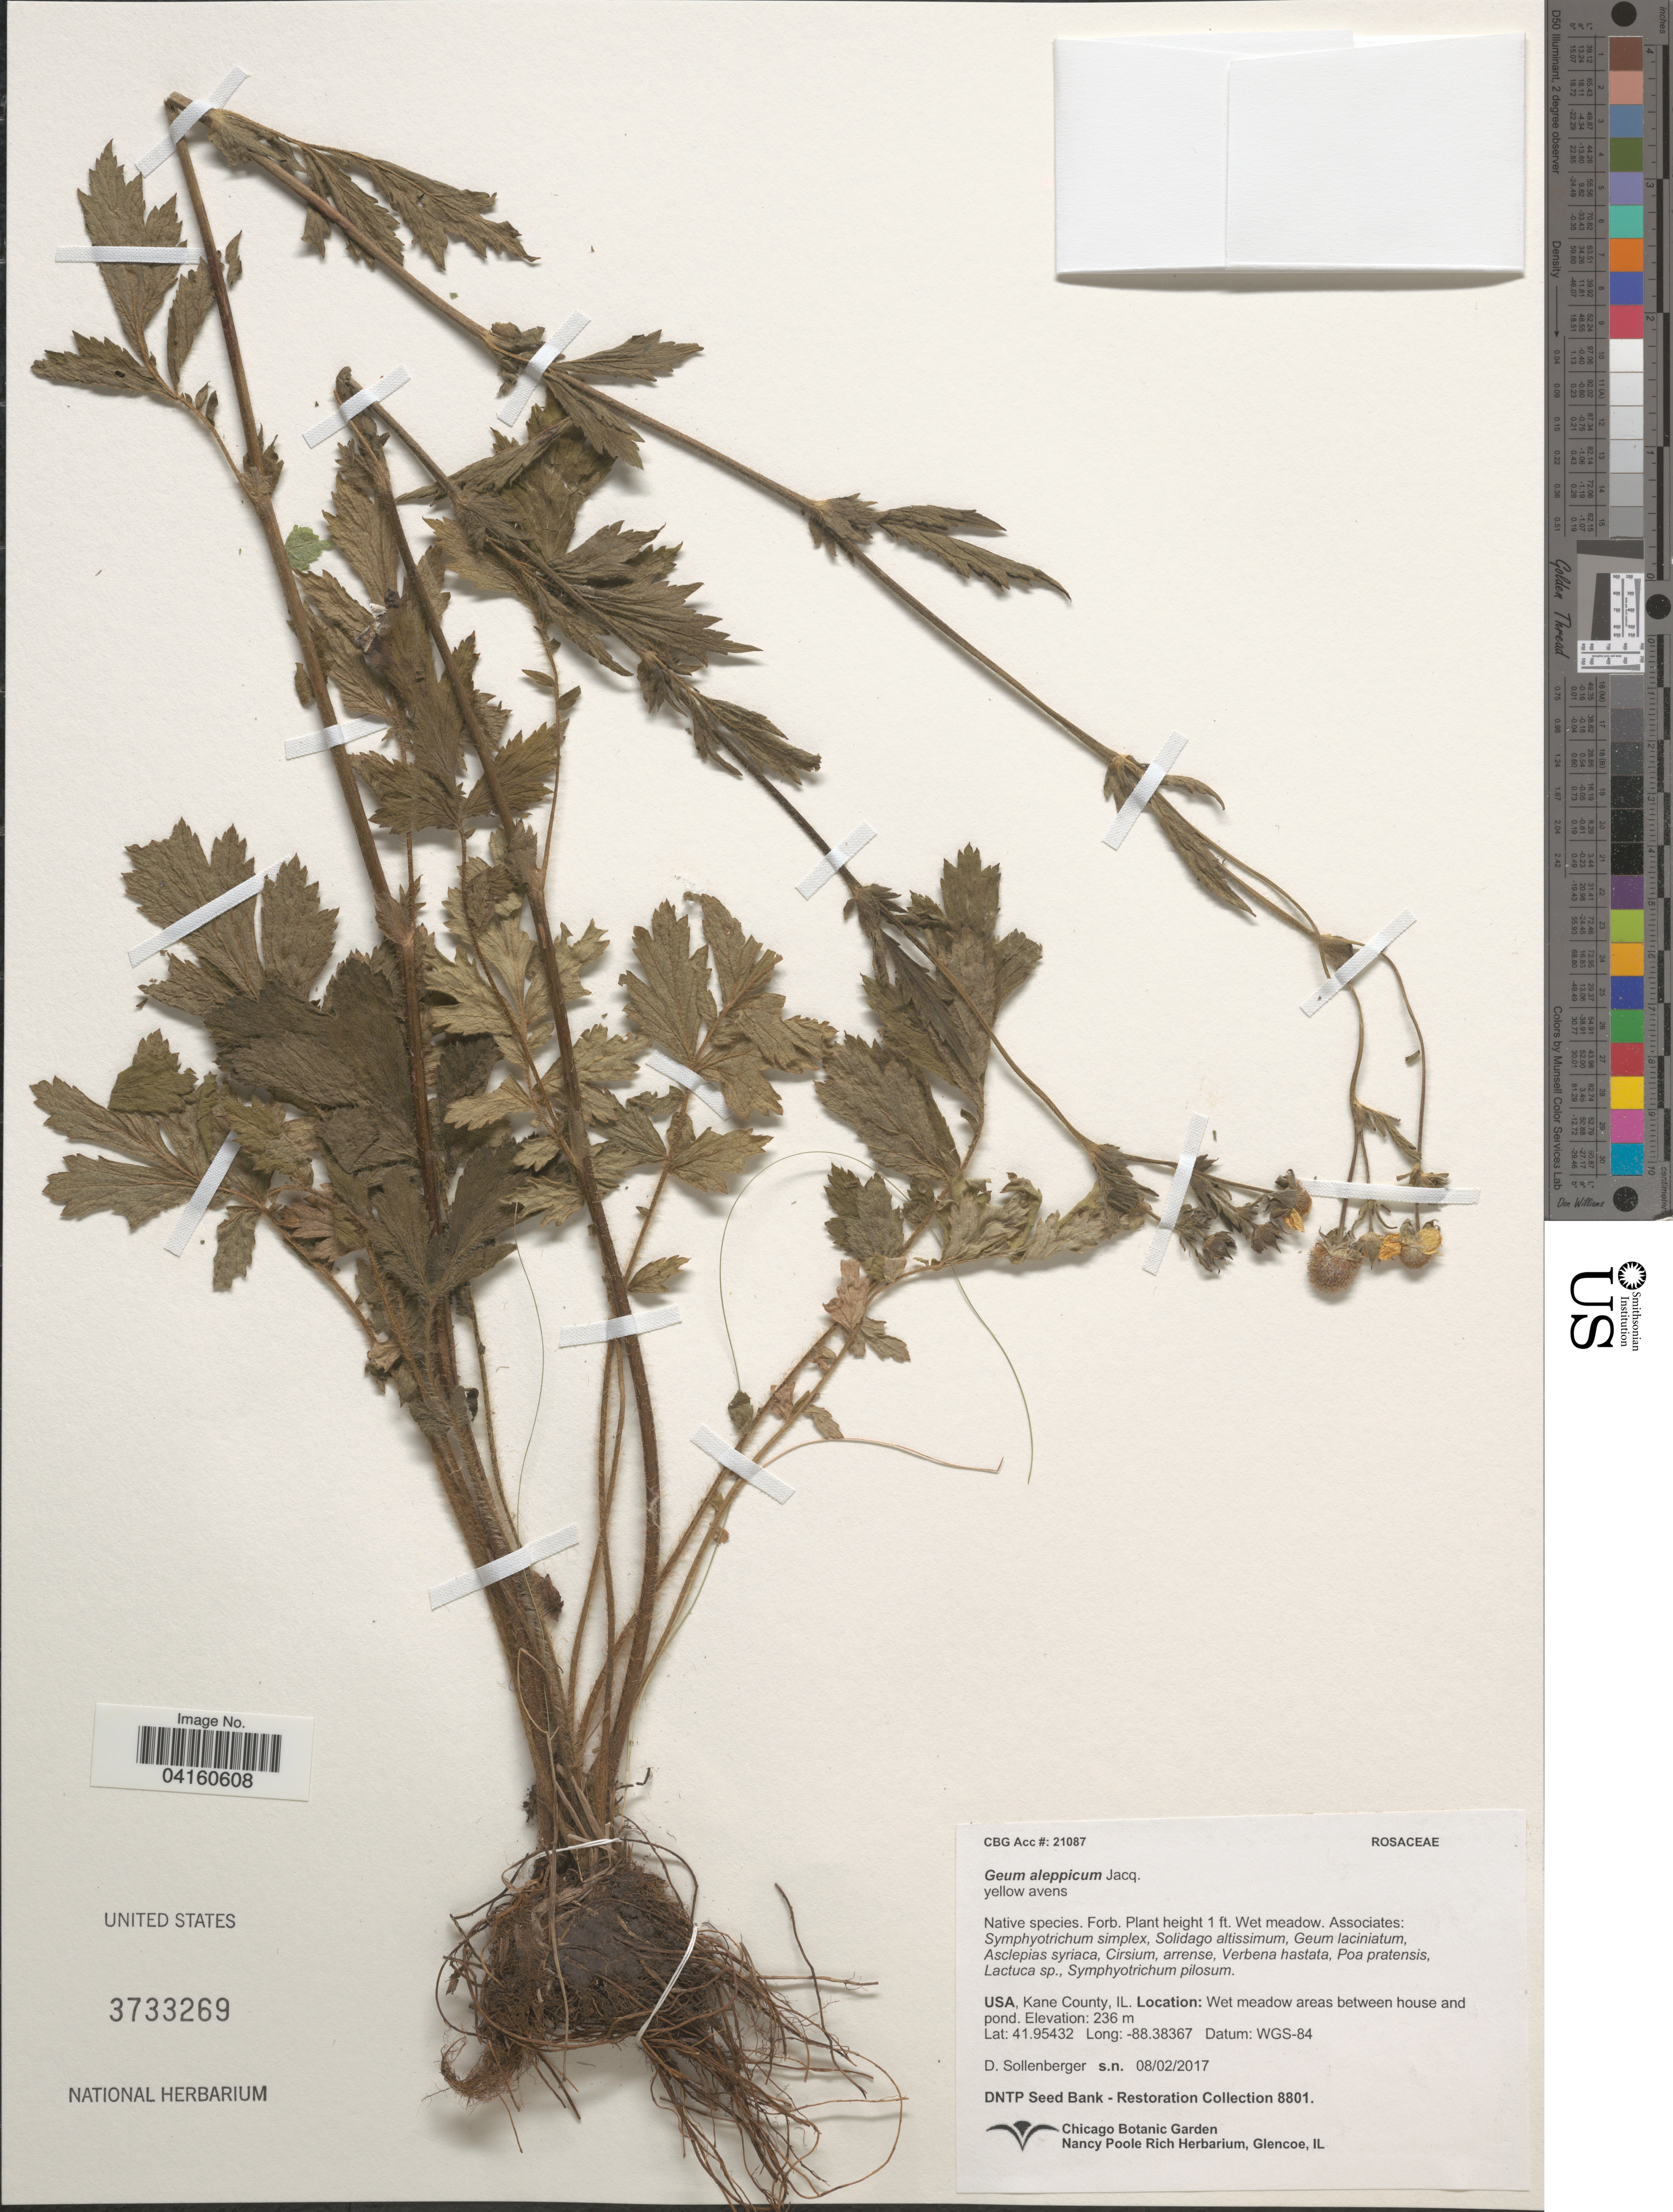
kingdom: Plantae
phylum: Tracheophyta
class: Magnoliopsida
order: Rosales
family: Rosaceae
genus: Geum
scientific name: Geum aleppicum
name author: Jacq.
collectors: D. Sollenberger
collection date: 2017-08-02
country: United States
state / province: Illinois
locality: Kane County. Wet meadow areas between house and pond.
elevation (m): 236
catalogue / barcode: US 3733269